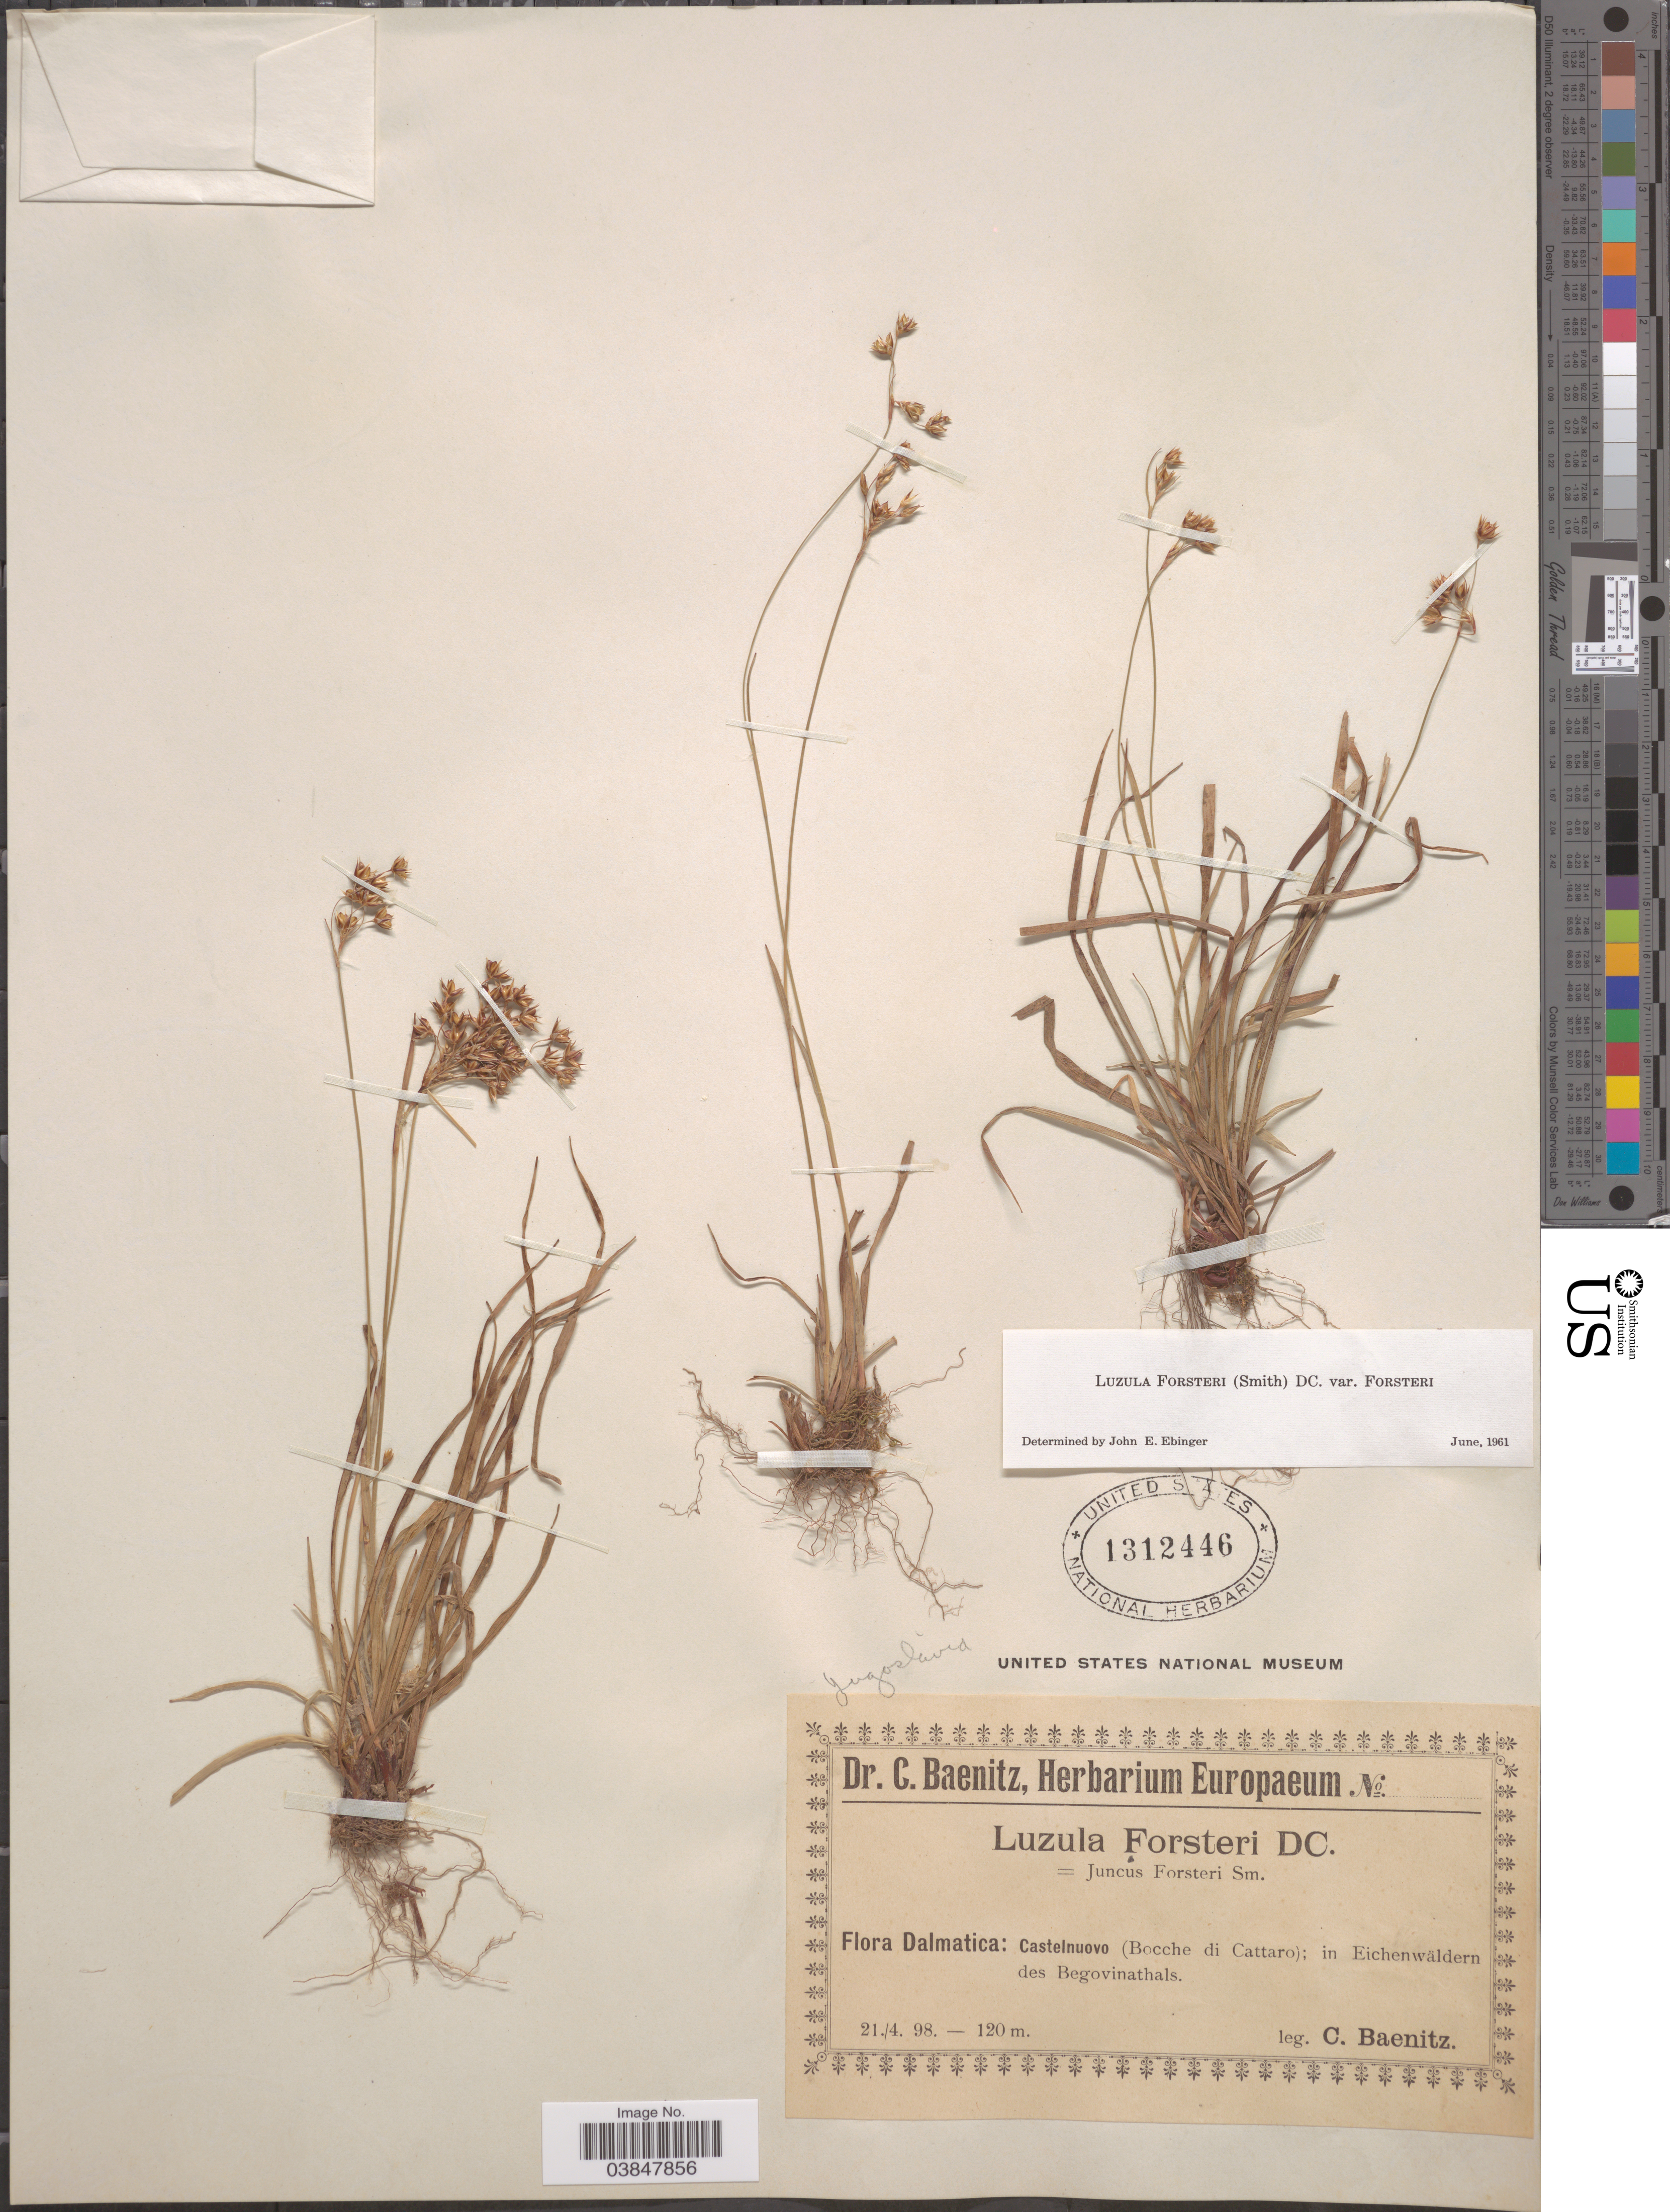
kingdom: Plantae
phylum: Tracheophyta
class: Liliopsida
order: Poales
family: Juncaceae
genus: Luzula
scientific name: Luzula forsteri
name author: (Sm.) DC.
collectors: C. G. Baenitz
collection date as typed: Transcribed d/m/y: 21/4/98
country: Montenegro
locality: Dalmatica: Castelnuovo (Bocche di Cattaro); in Eichenwäldern des Begovinathals.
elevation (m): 120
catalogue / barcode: US 1312446